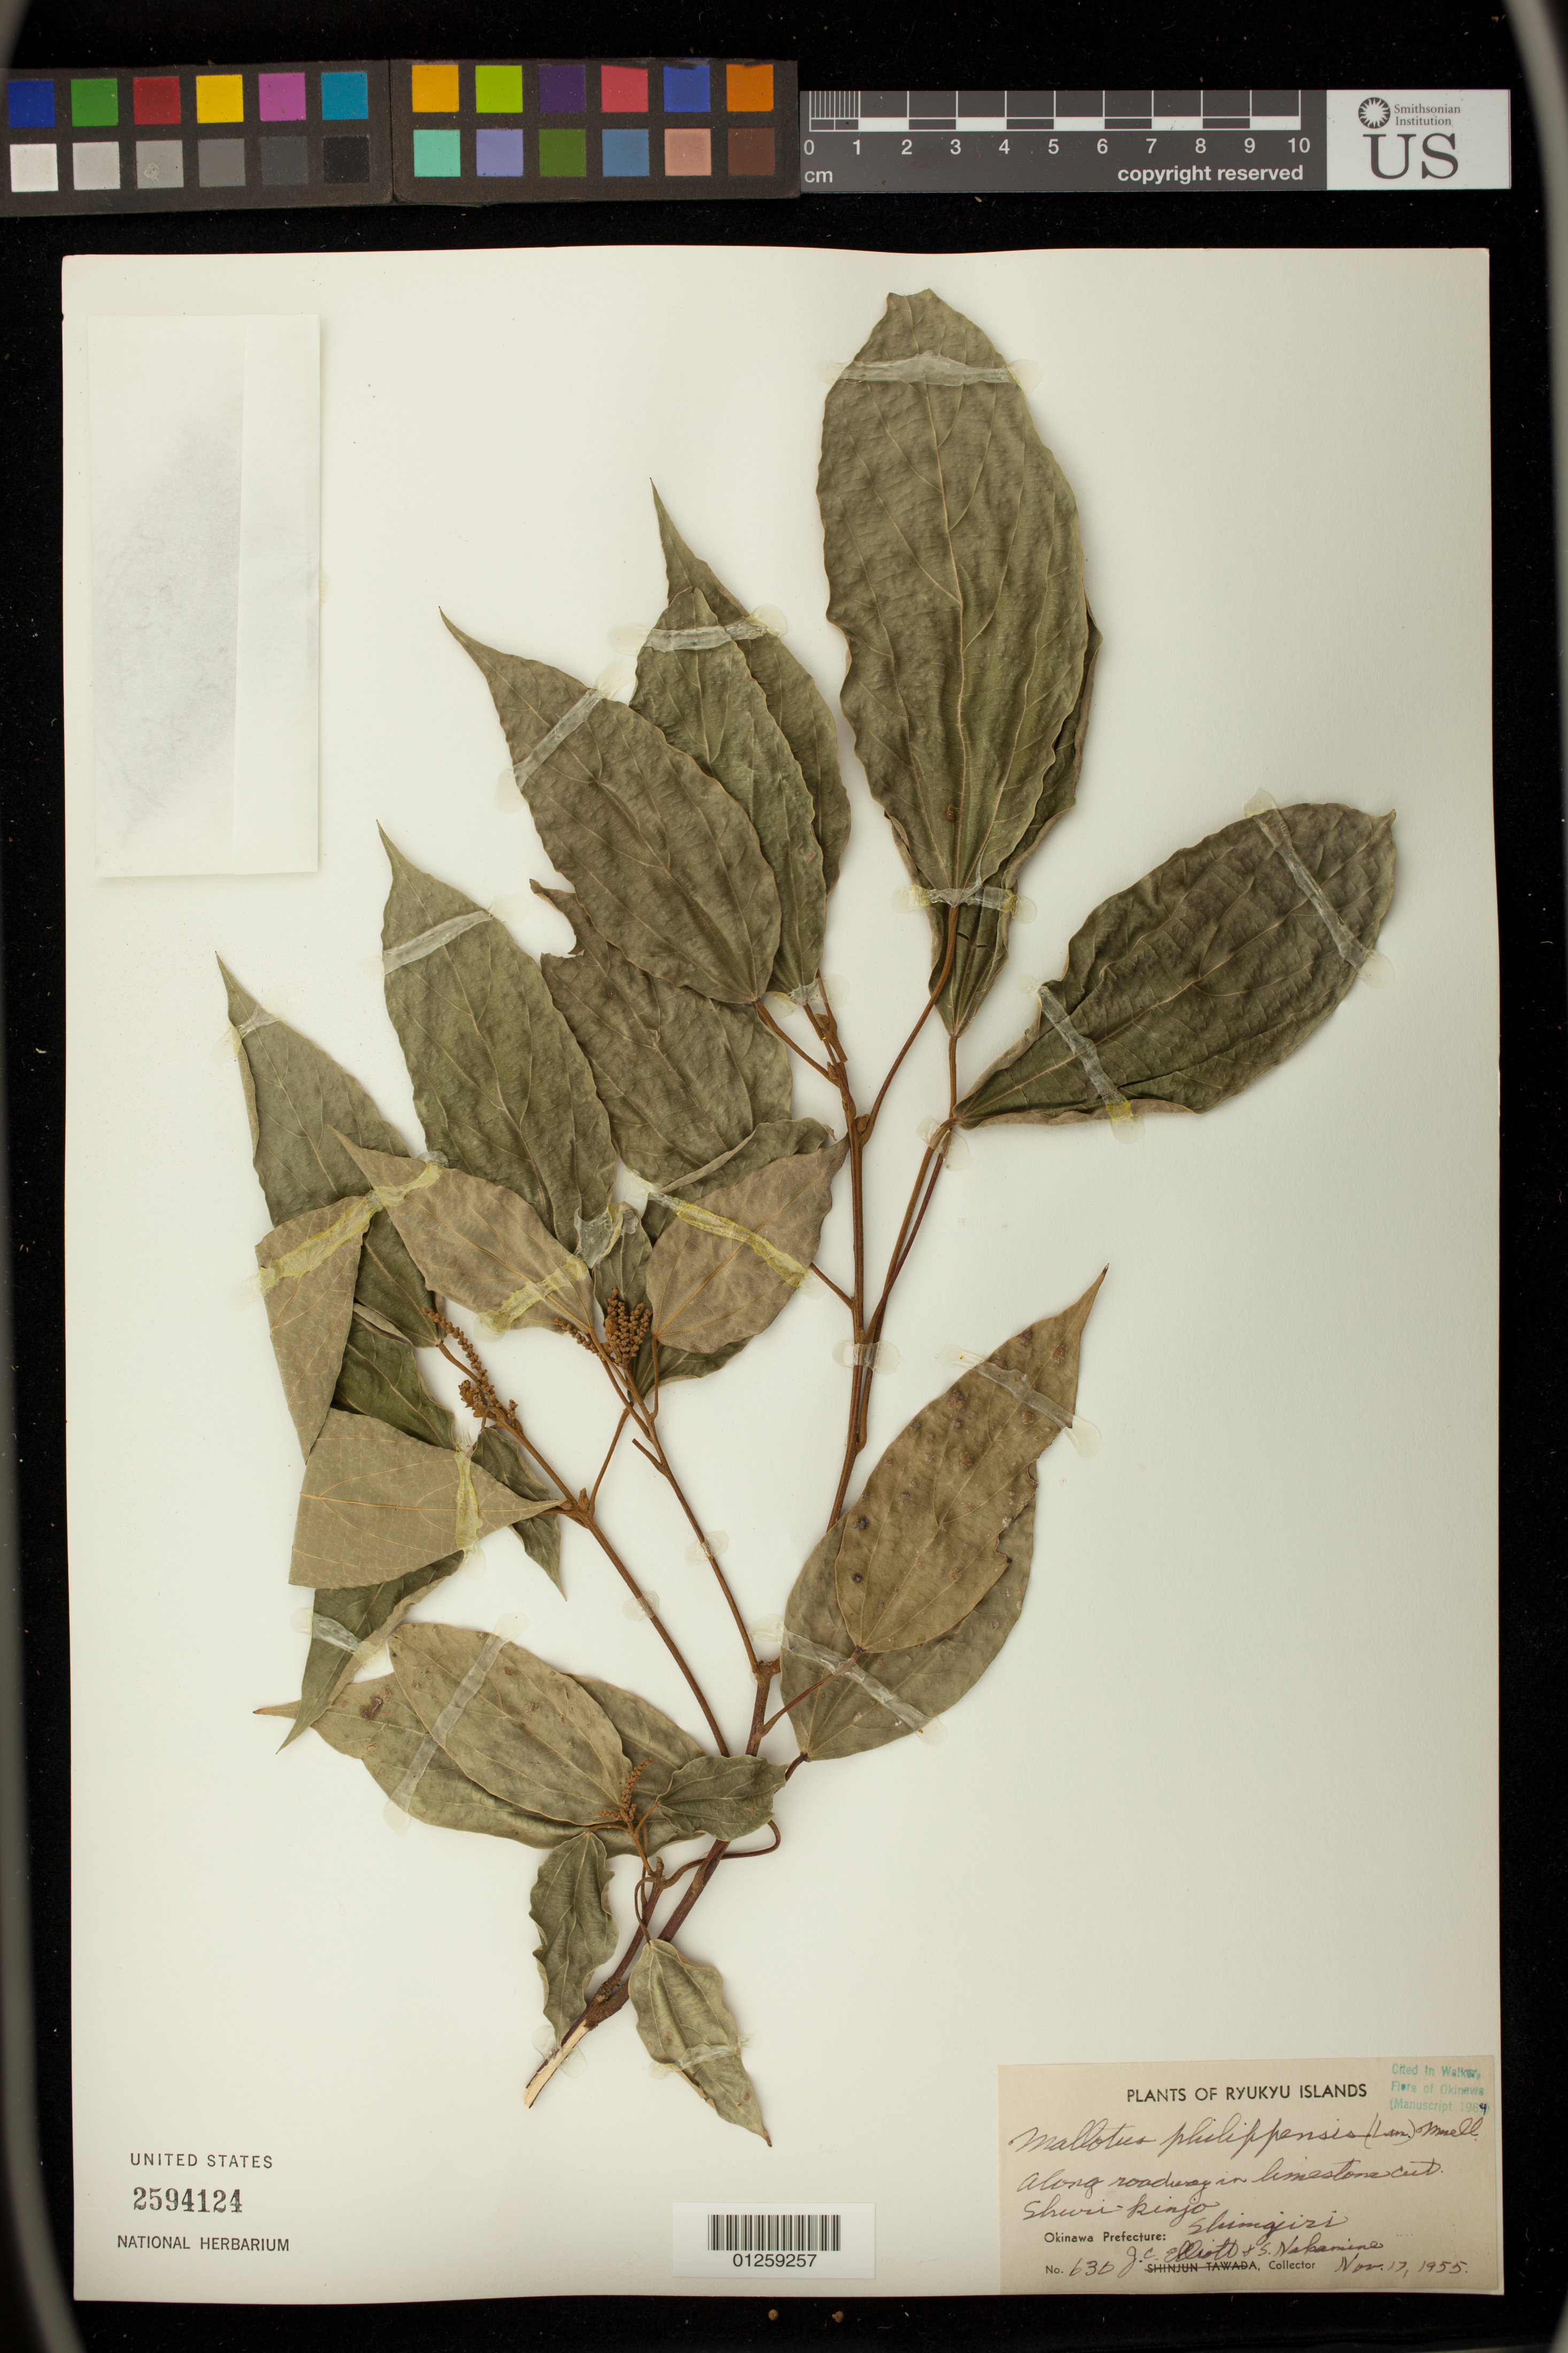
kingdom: Plantae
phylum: Tracheophyta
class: Magnoliopsida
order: Malpighiales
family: Euphorbiaceae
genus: Mallotus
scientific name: Mallotus philippensis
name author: (Lam.) Müll. Arg.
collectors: J. C. Elliott & S. Nakamine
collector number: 630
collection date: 1955-11-17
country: Japan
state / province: Okinawa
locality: Ryukyu Islands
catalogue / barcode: US 2594124